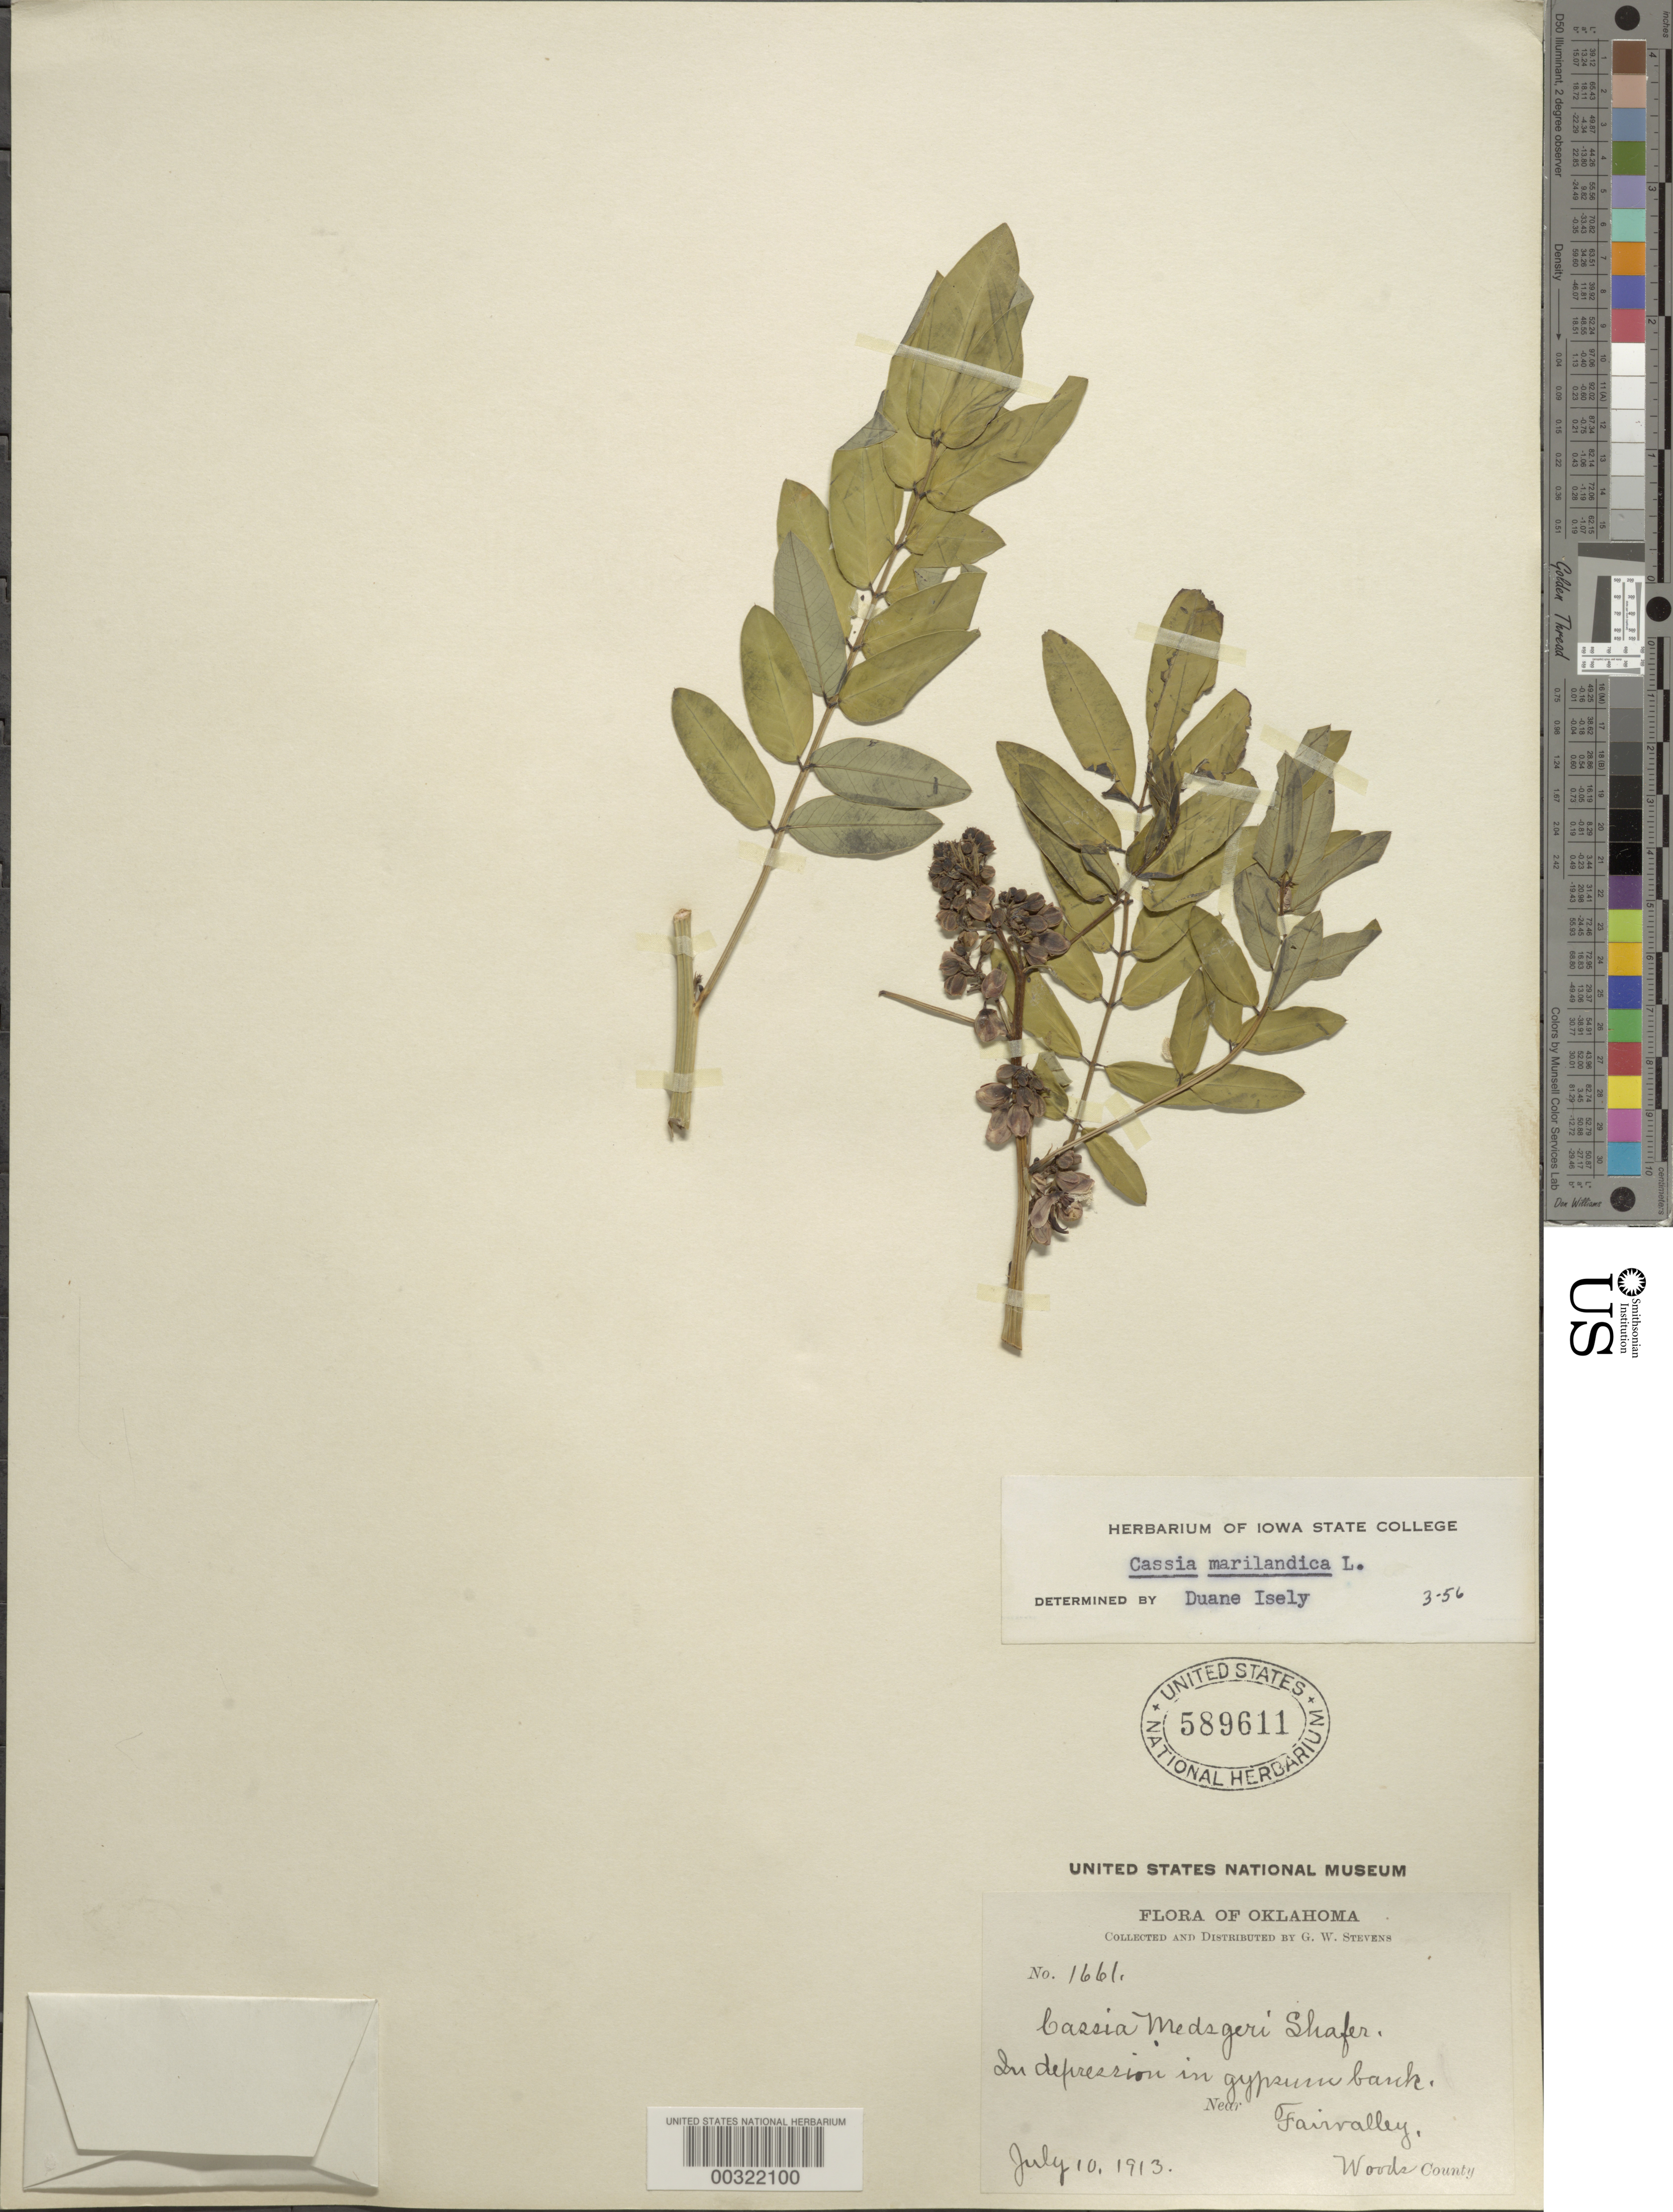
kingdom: Plantae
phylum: Tracheophyta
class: Magnoliopsida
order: Fabales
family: Fabaceae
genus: Senna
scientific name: Senna marilandica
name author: (L.) Link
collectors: G. W. Stevens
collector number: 1661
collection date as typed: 10 Jul 1913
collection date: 1913-07-10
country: United States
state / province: Oklahoma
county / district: Woods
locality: Fairvalley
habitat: Depression in gypsum bank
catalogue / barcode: US 589611